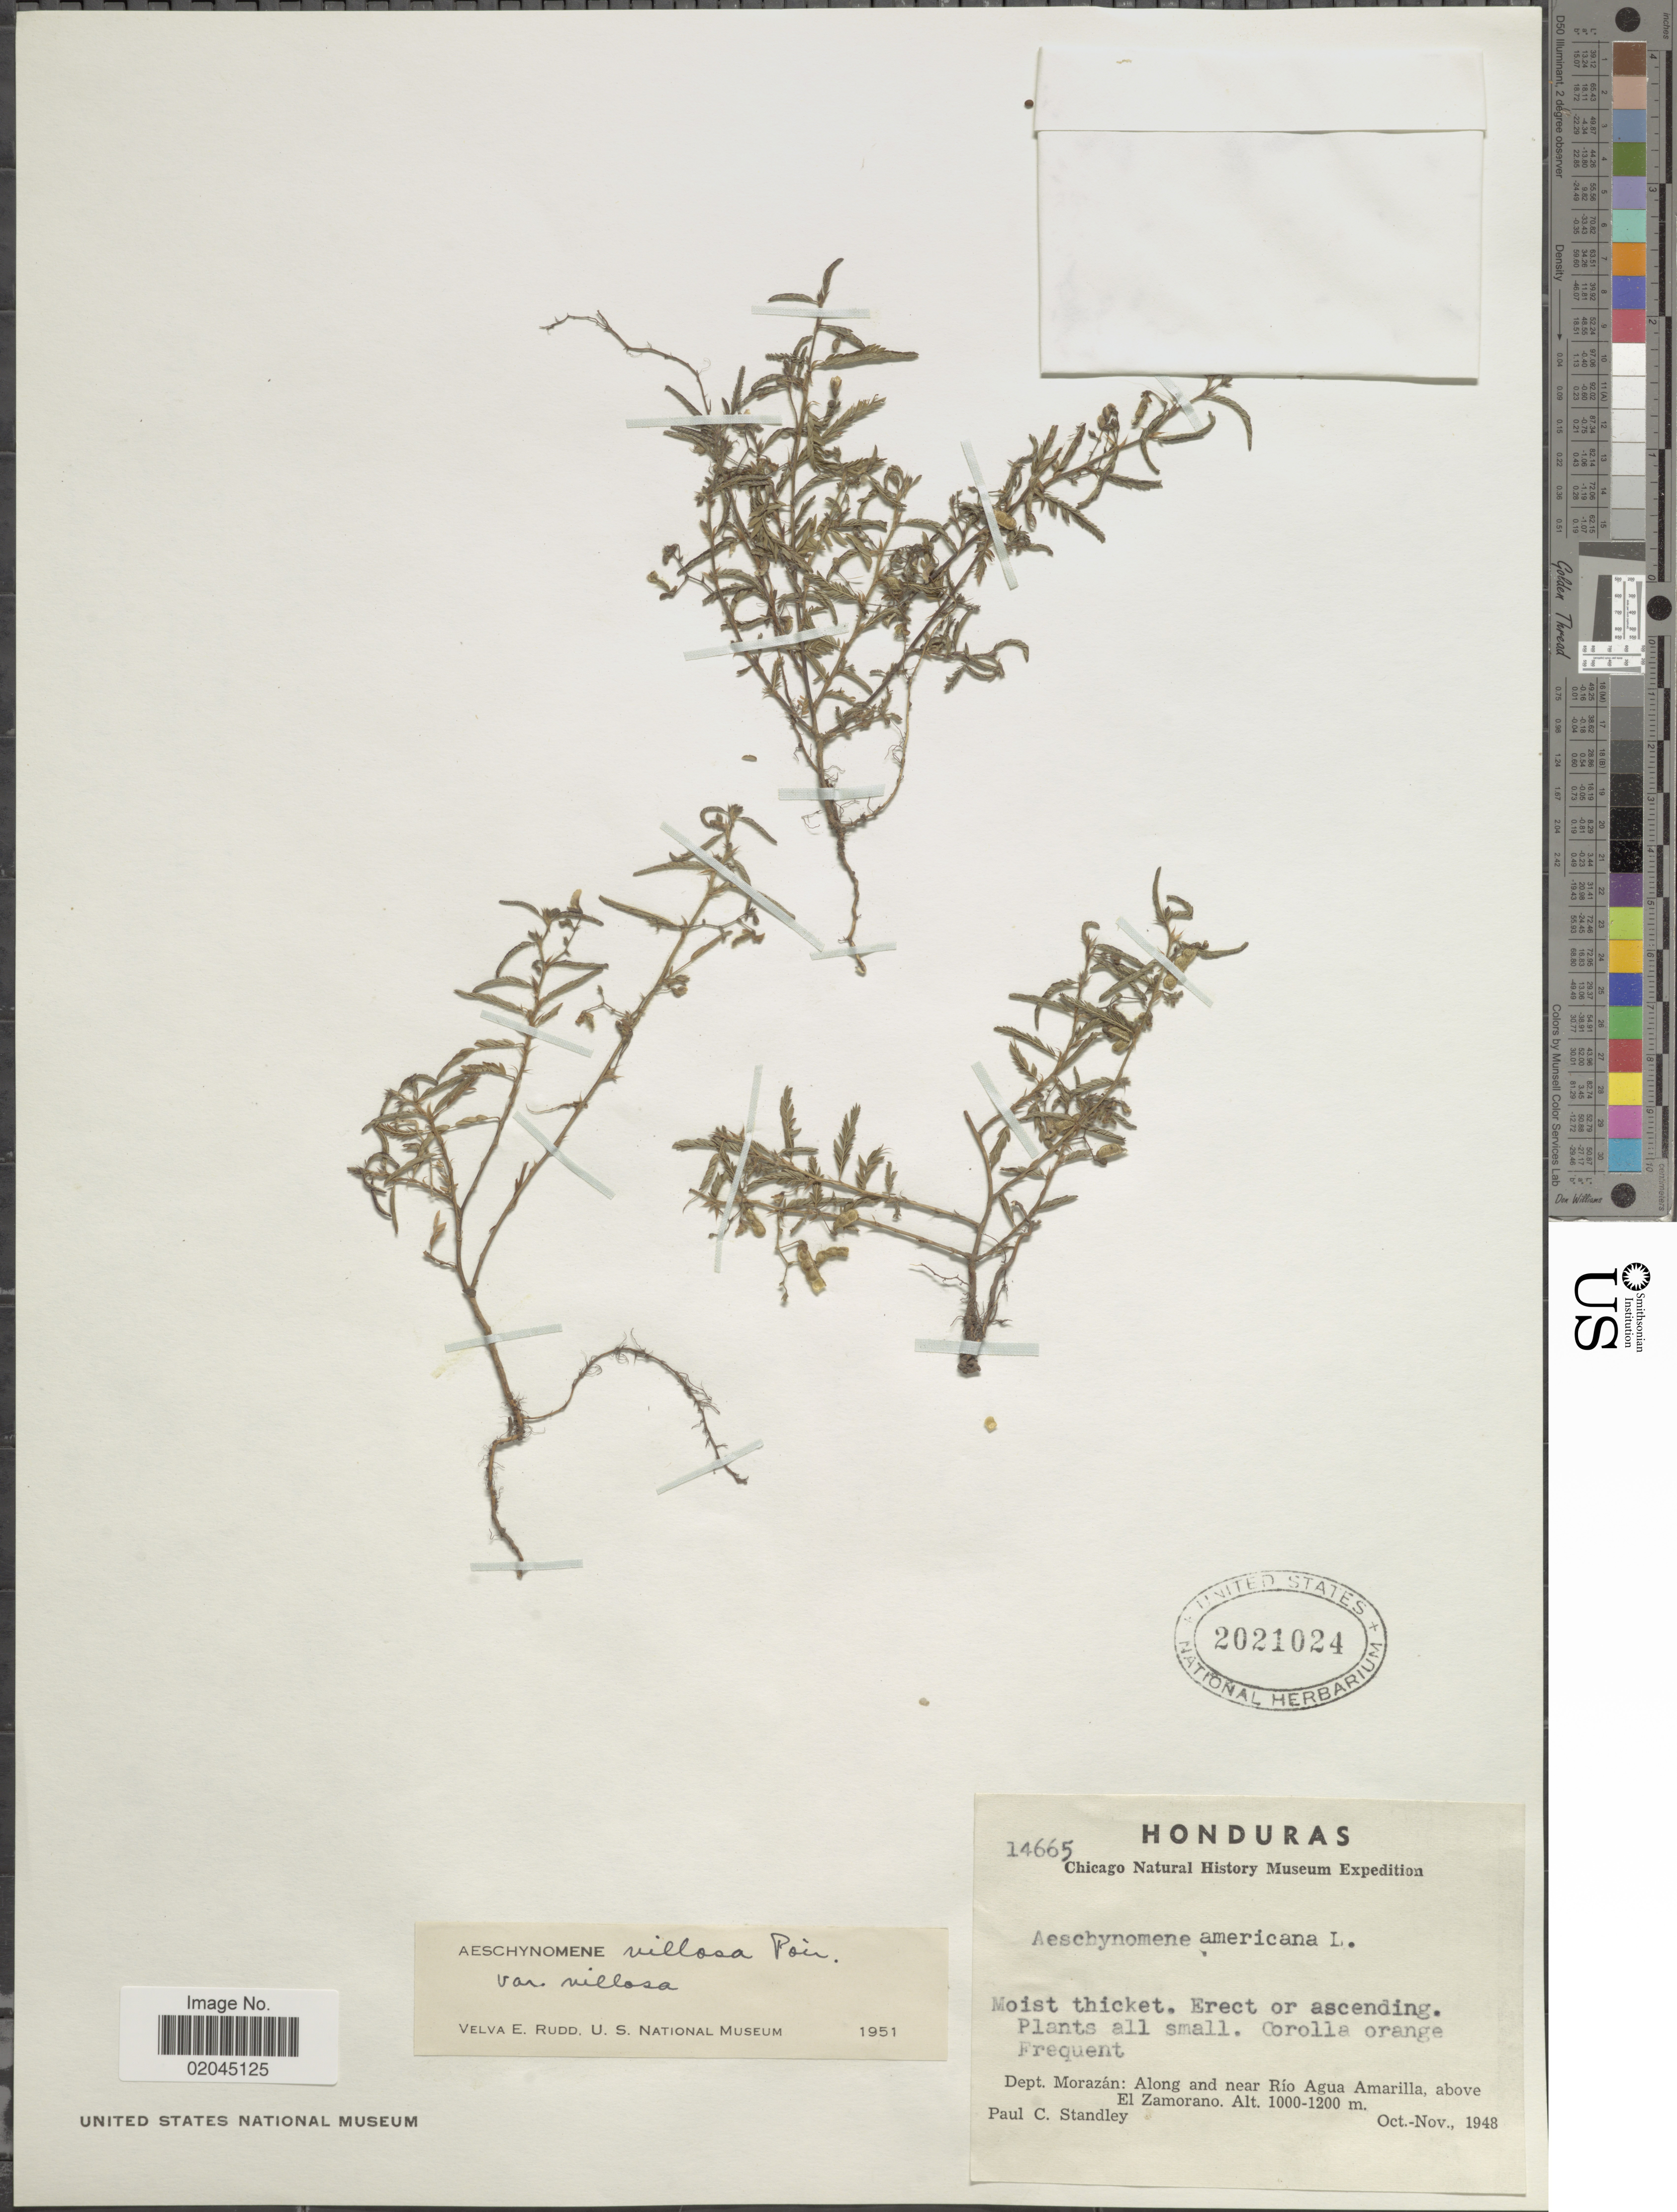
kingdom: Plantae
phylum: Tracheophyta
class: Magnoliopsida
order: Fabales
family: Fabaceae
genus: Aeschynomene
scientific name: Aeschynomene villosa var. villosa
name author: Poir.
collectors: P. C. Standley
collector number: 14665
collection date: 1948-10/1948-11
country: Honduras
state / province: Fco. Morazán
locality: Dept. Morazan: Along and near Rio Agua Amarilla, above El Zamorano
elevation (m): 1000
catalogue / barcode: US 2021024